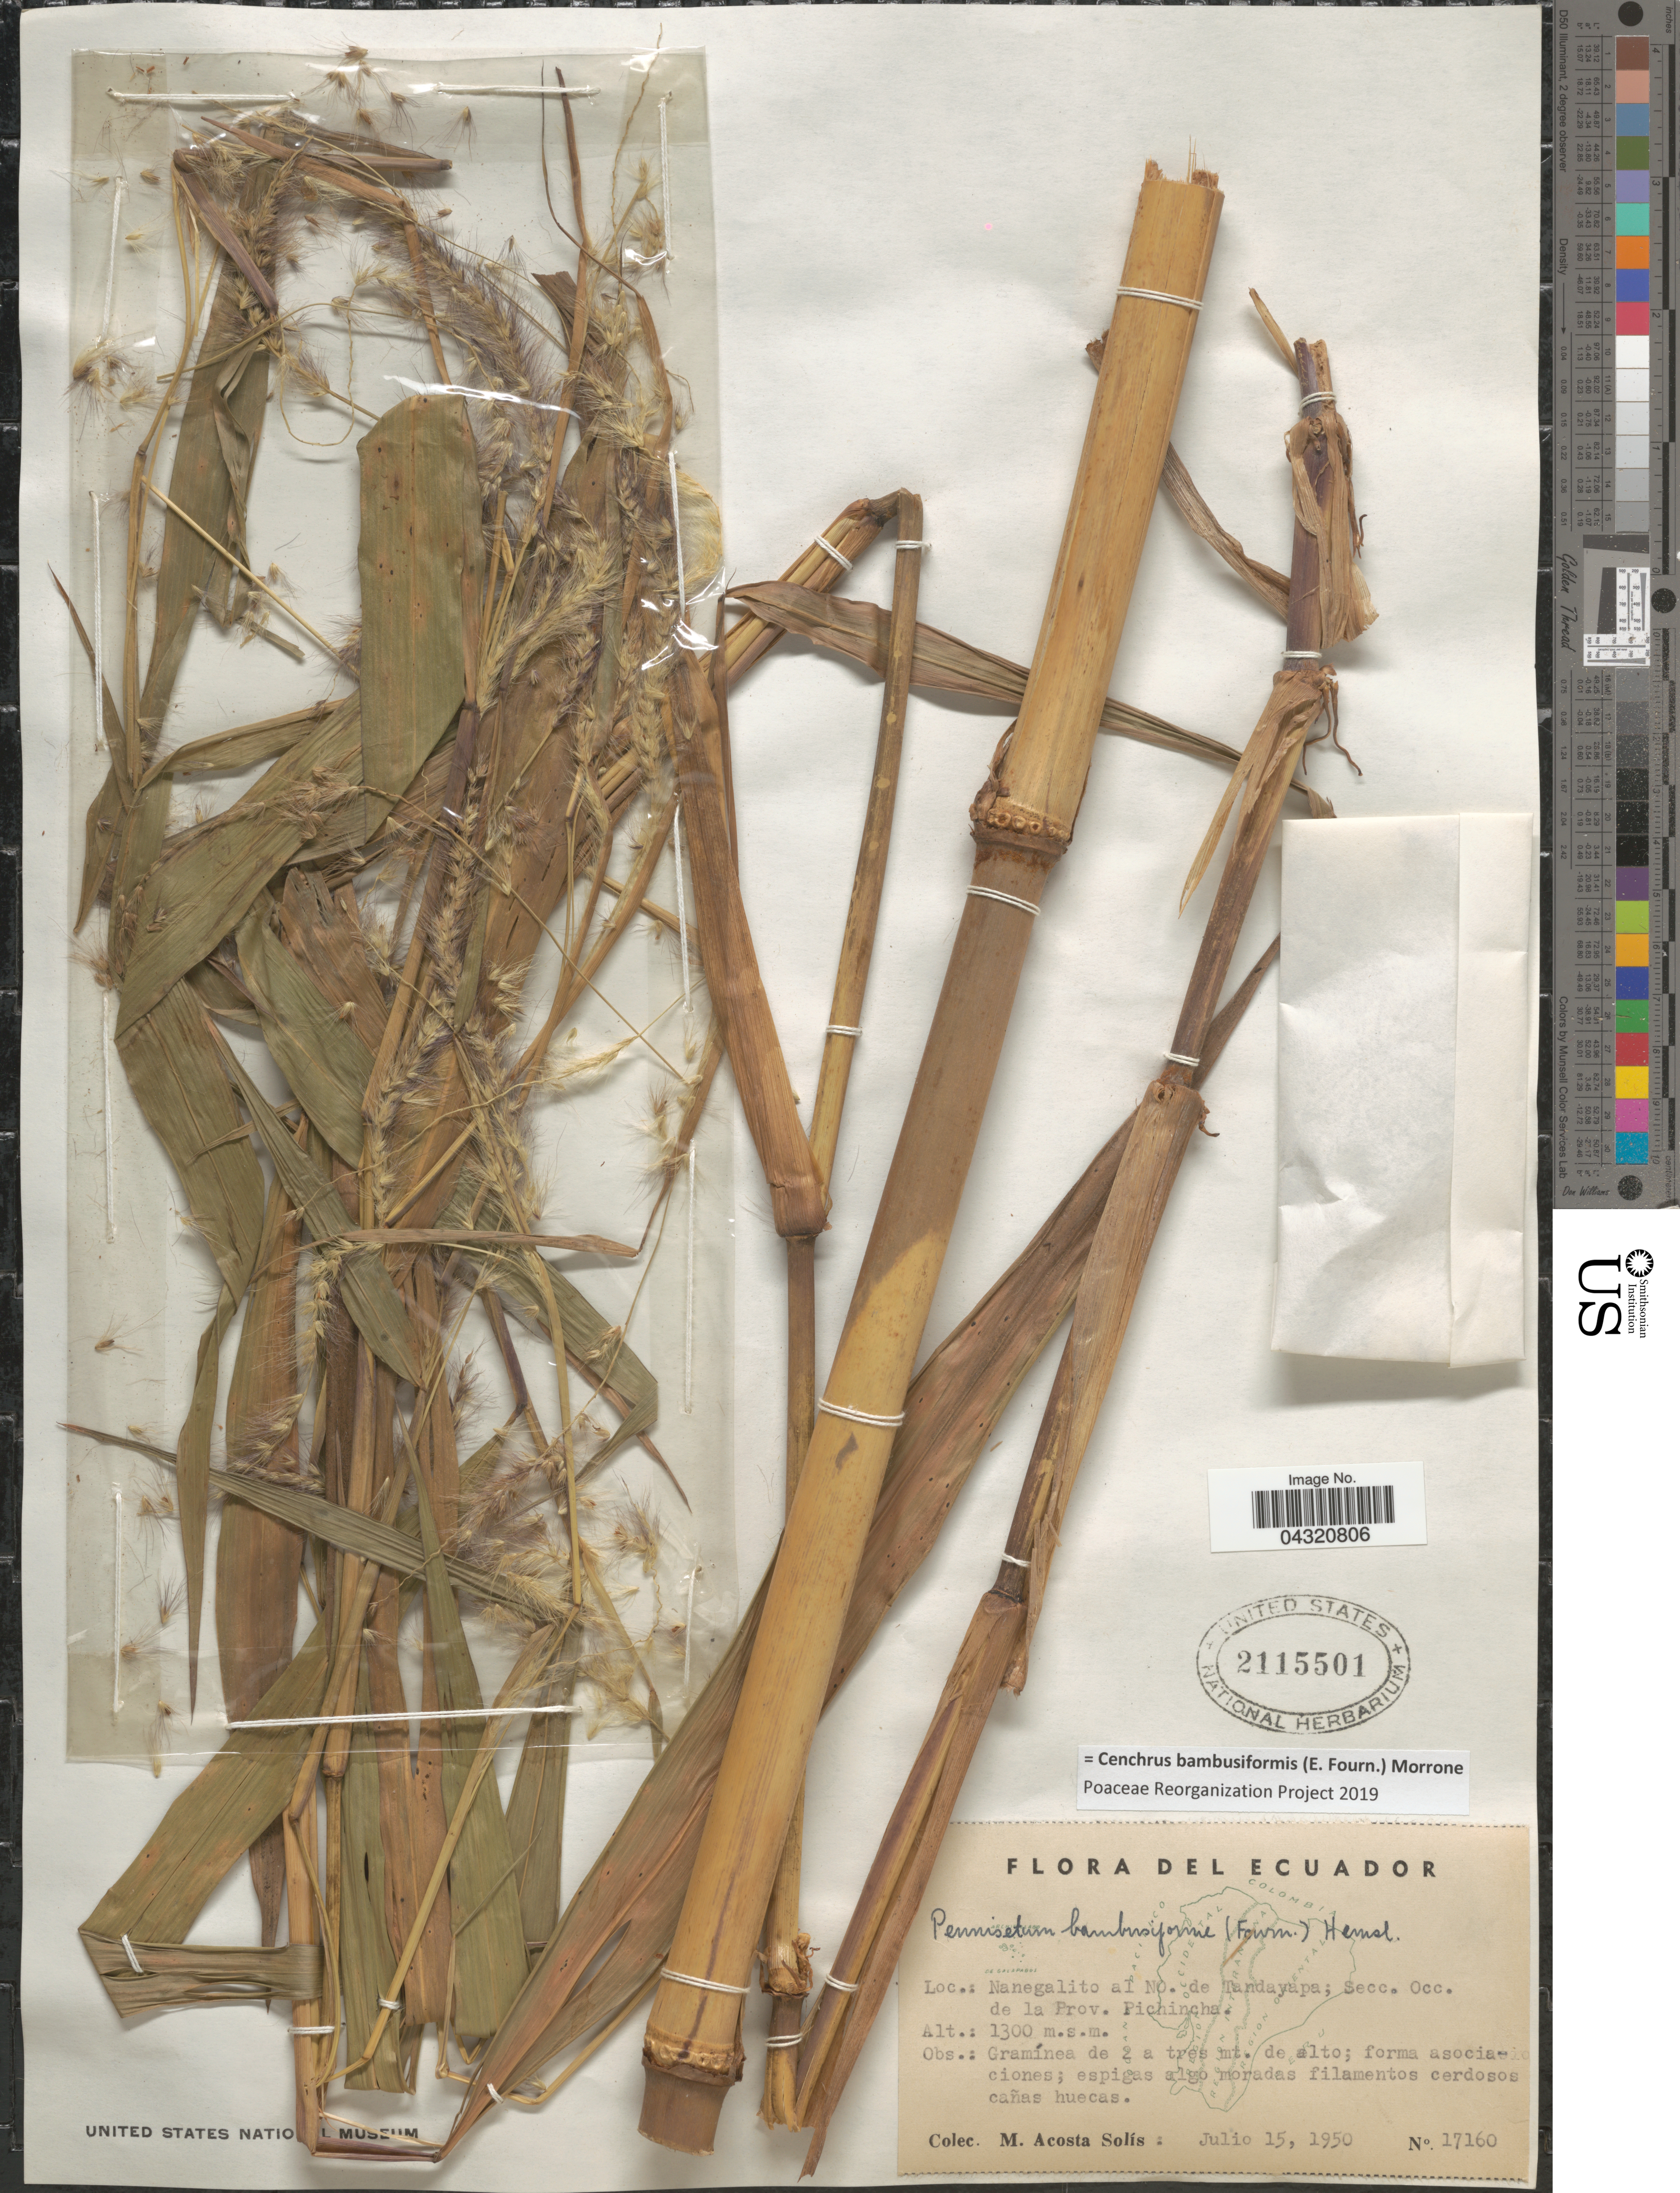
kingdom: Plantae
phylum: Tracheophyta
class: Liliopsida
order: Poales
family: Poaceae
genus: Cenchrus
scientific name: Cenchrus bambusiformis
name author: (E. Fourn.) Morrone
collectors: M. Acosta Solis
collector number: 17160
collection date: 1950-07-15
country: Ecuador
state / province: Pichincha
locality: Nanegalito al NO. de Tandayapa; Secc. Occ. de la Prov. Pichincha.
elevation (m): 1300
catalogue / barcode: US 2115501